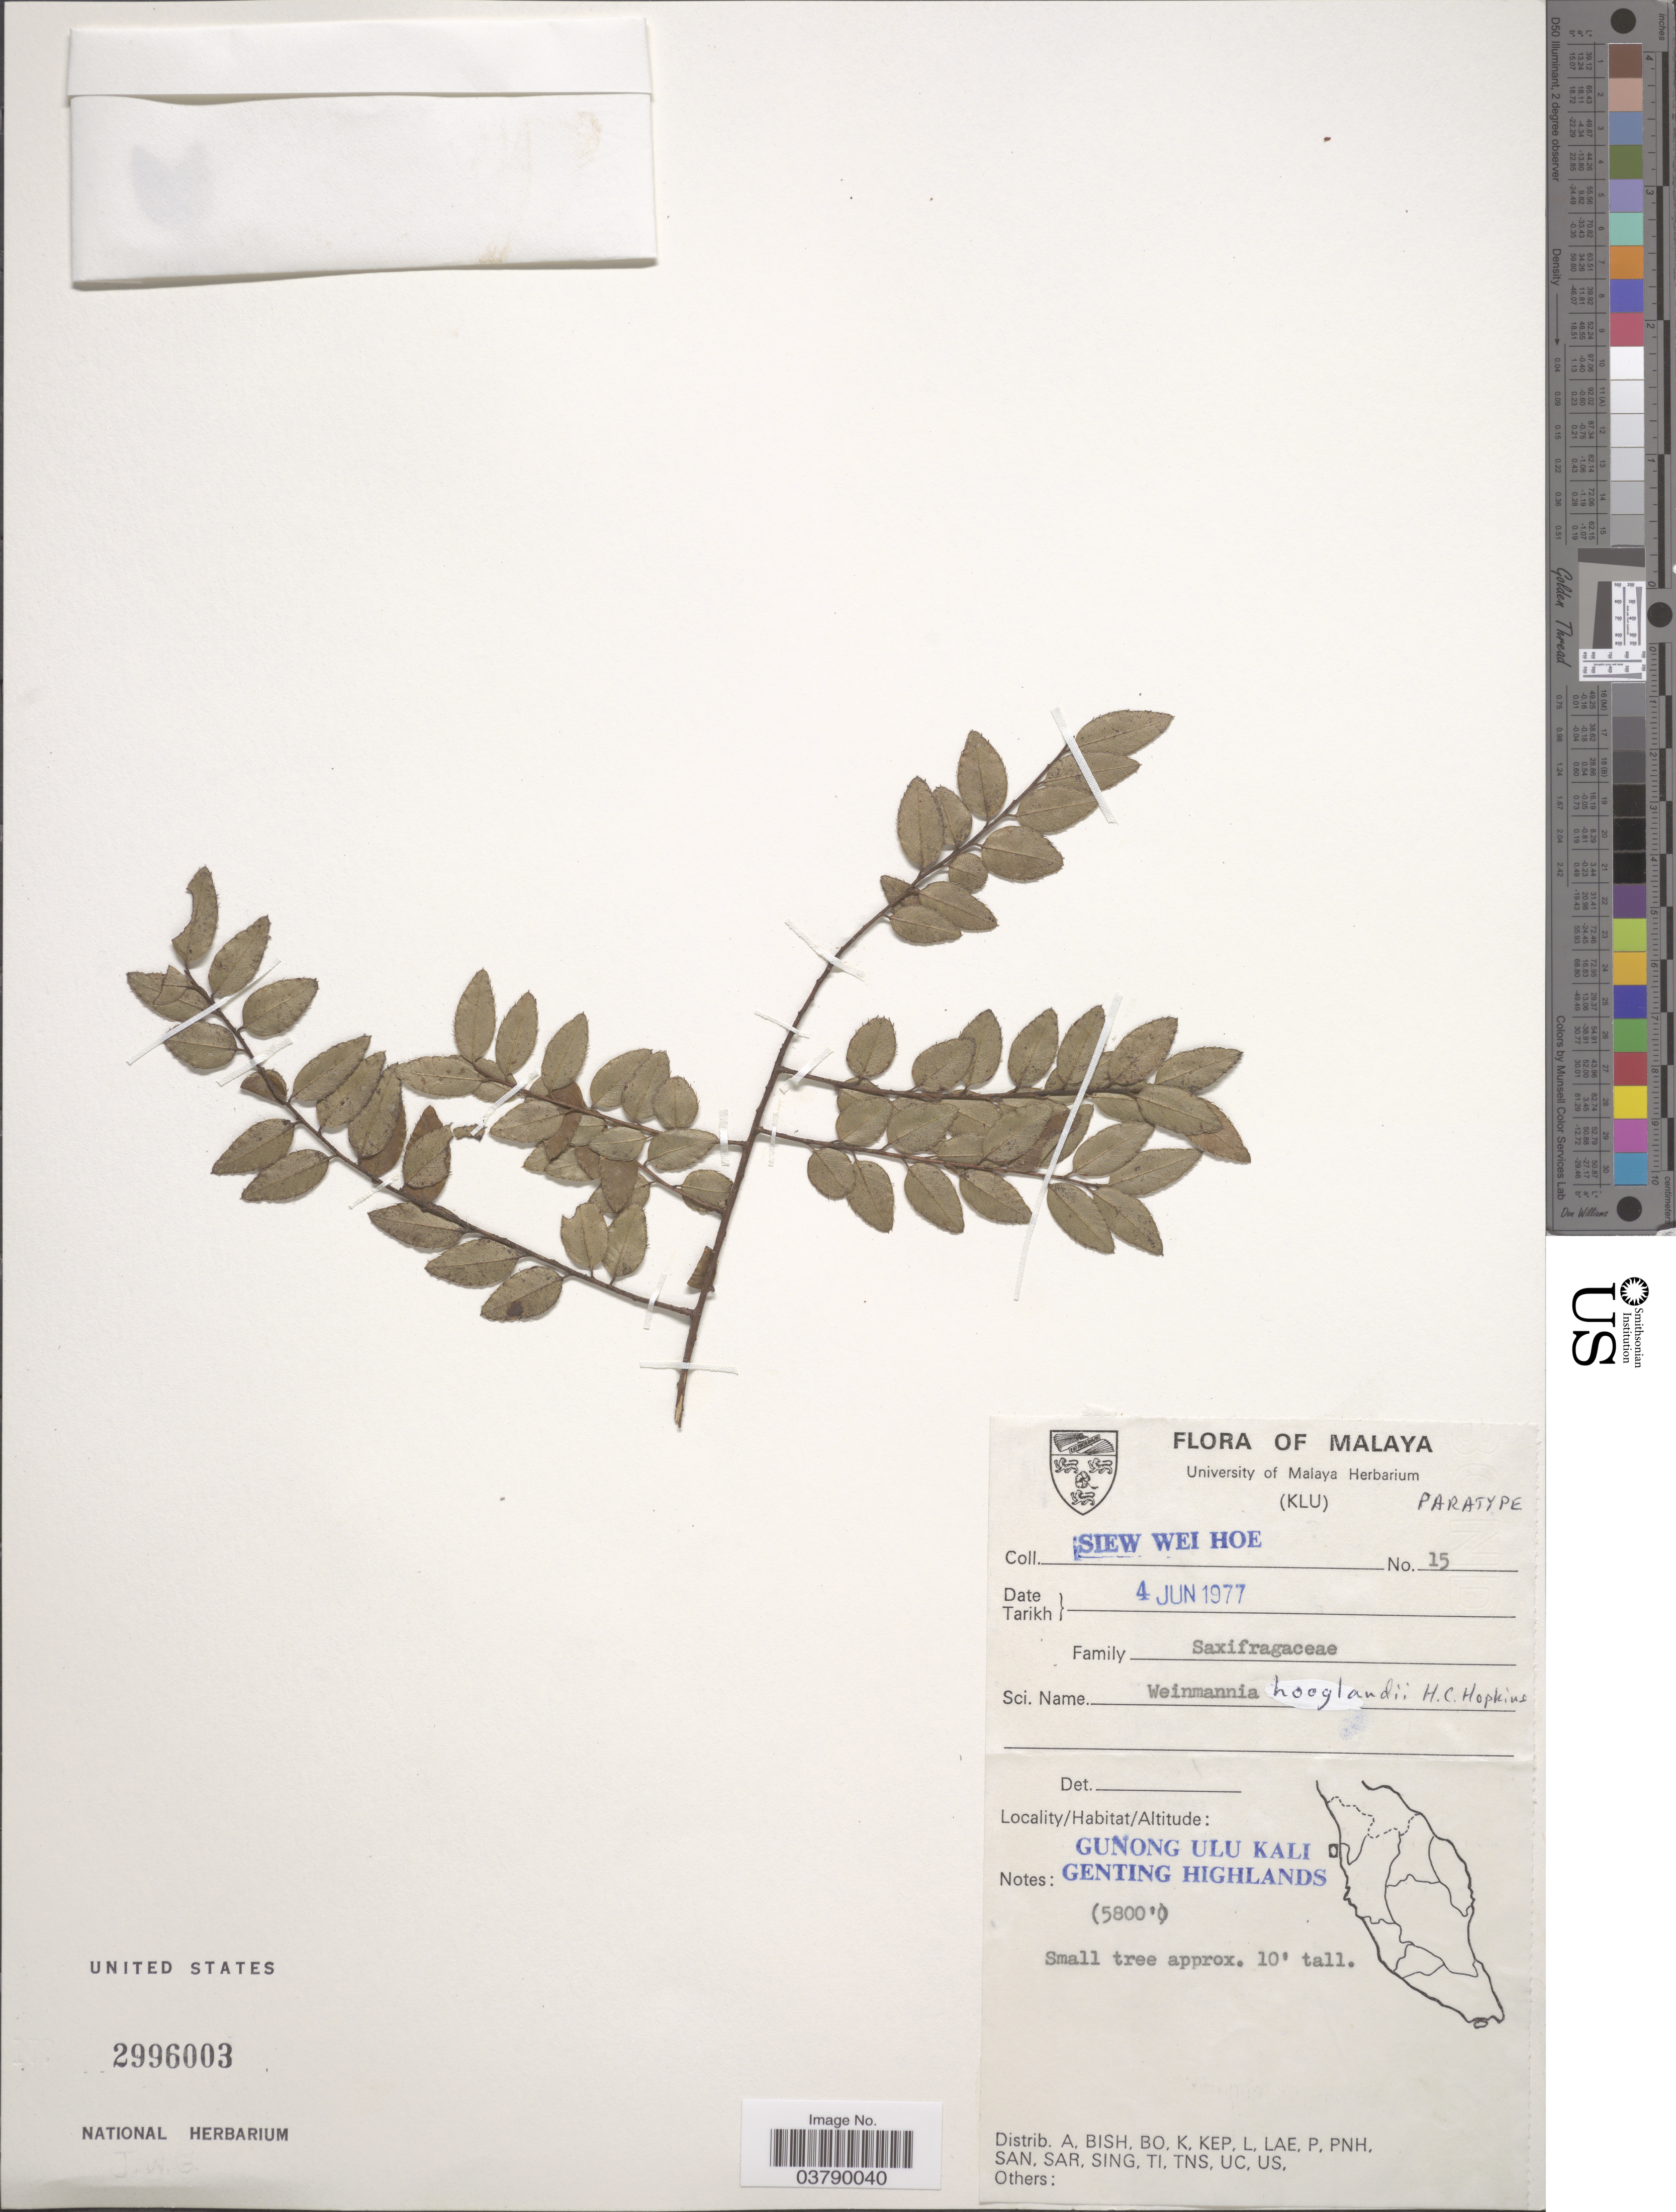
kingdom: Plantae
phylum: Tracheophyta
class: Magnoliopsida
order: Oxalidales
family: Cunoniaceae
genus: Pterophylla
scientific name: Pterophylla hooglandii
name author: (H.C. Hopkins & J. Bradford) Pillon & H.C. Hopkins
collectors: S. Hoe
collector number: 15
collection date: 1977-06-04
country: Malaysia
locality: Malaya. Gunong Ulu Kali. Genting Highlands.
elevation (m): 1768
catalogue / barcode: US 2996003